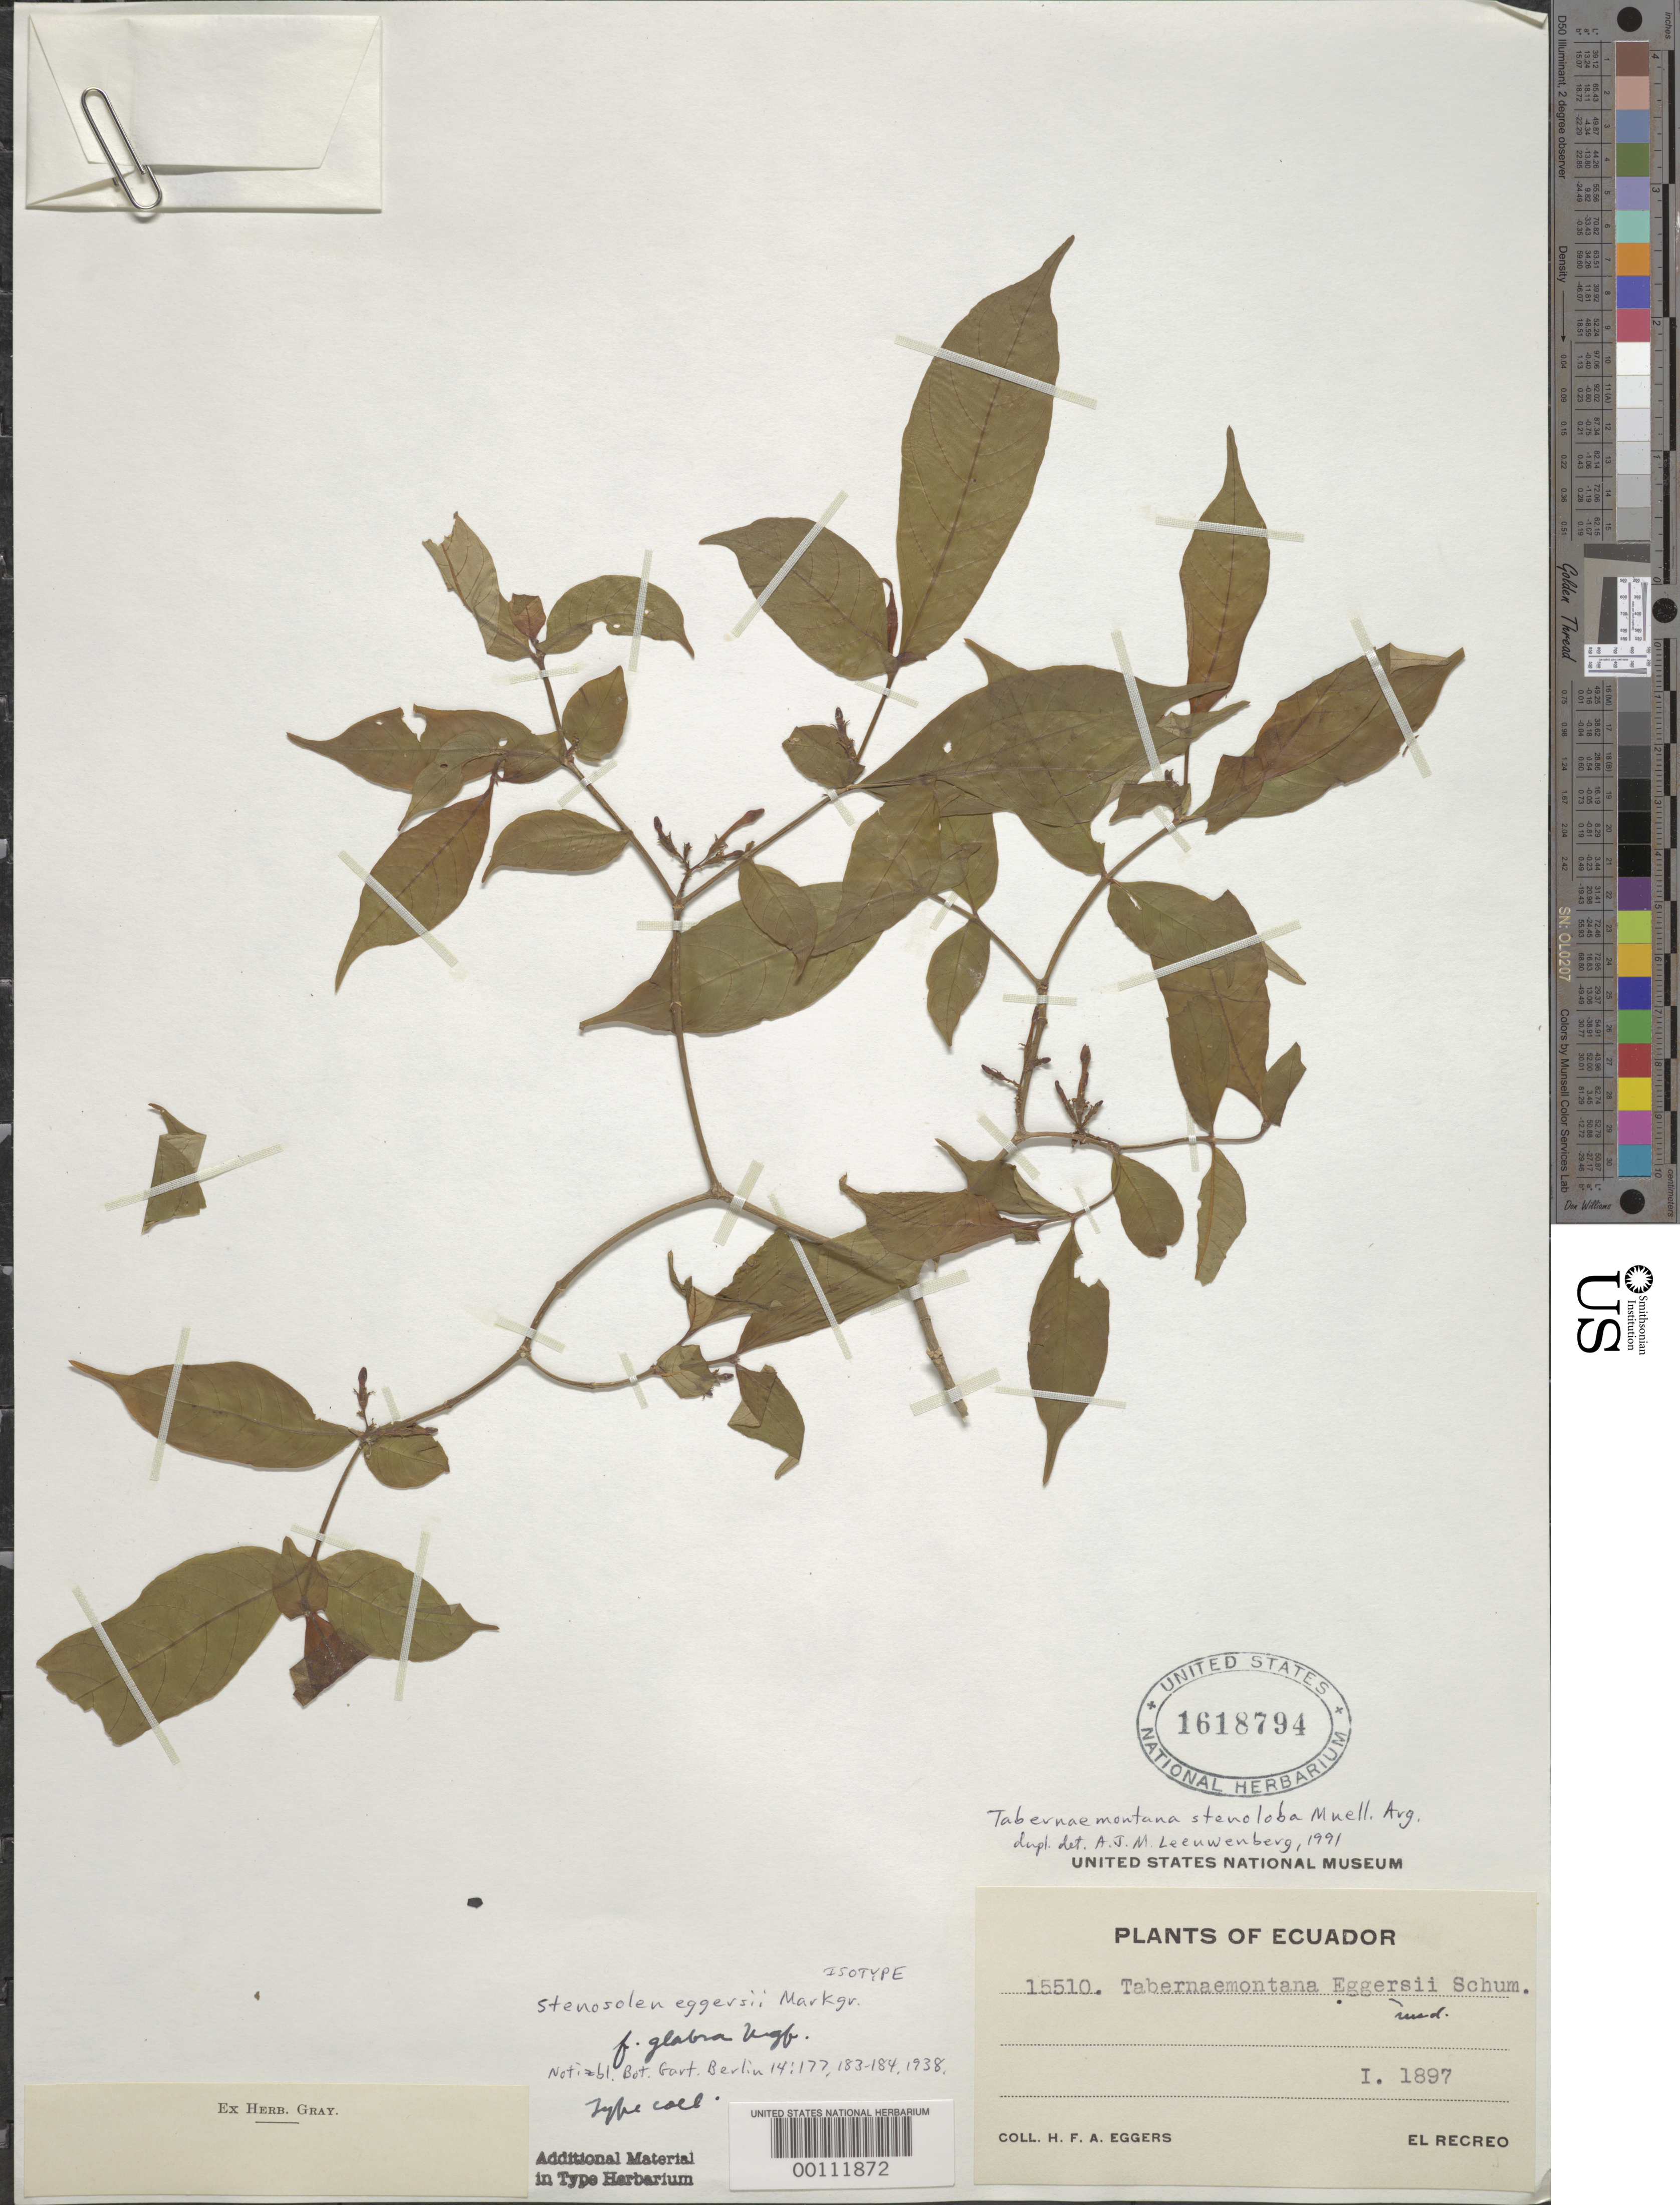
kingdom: Plantae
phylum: Tracheophyta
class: Magnoliopsida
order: Gentianales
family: Apocynaceae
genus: Tabernaemontana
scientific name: Tabernaemontana stenoloba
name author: Müll. Arg.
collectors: H. Eggers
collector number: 15510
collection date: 1897-01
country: Ecuador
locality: El Recreo.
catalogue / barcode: US 1618794